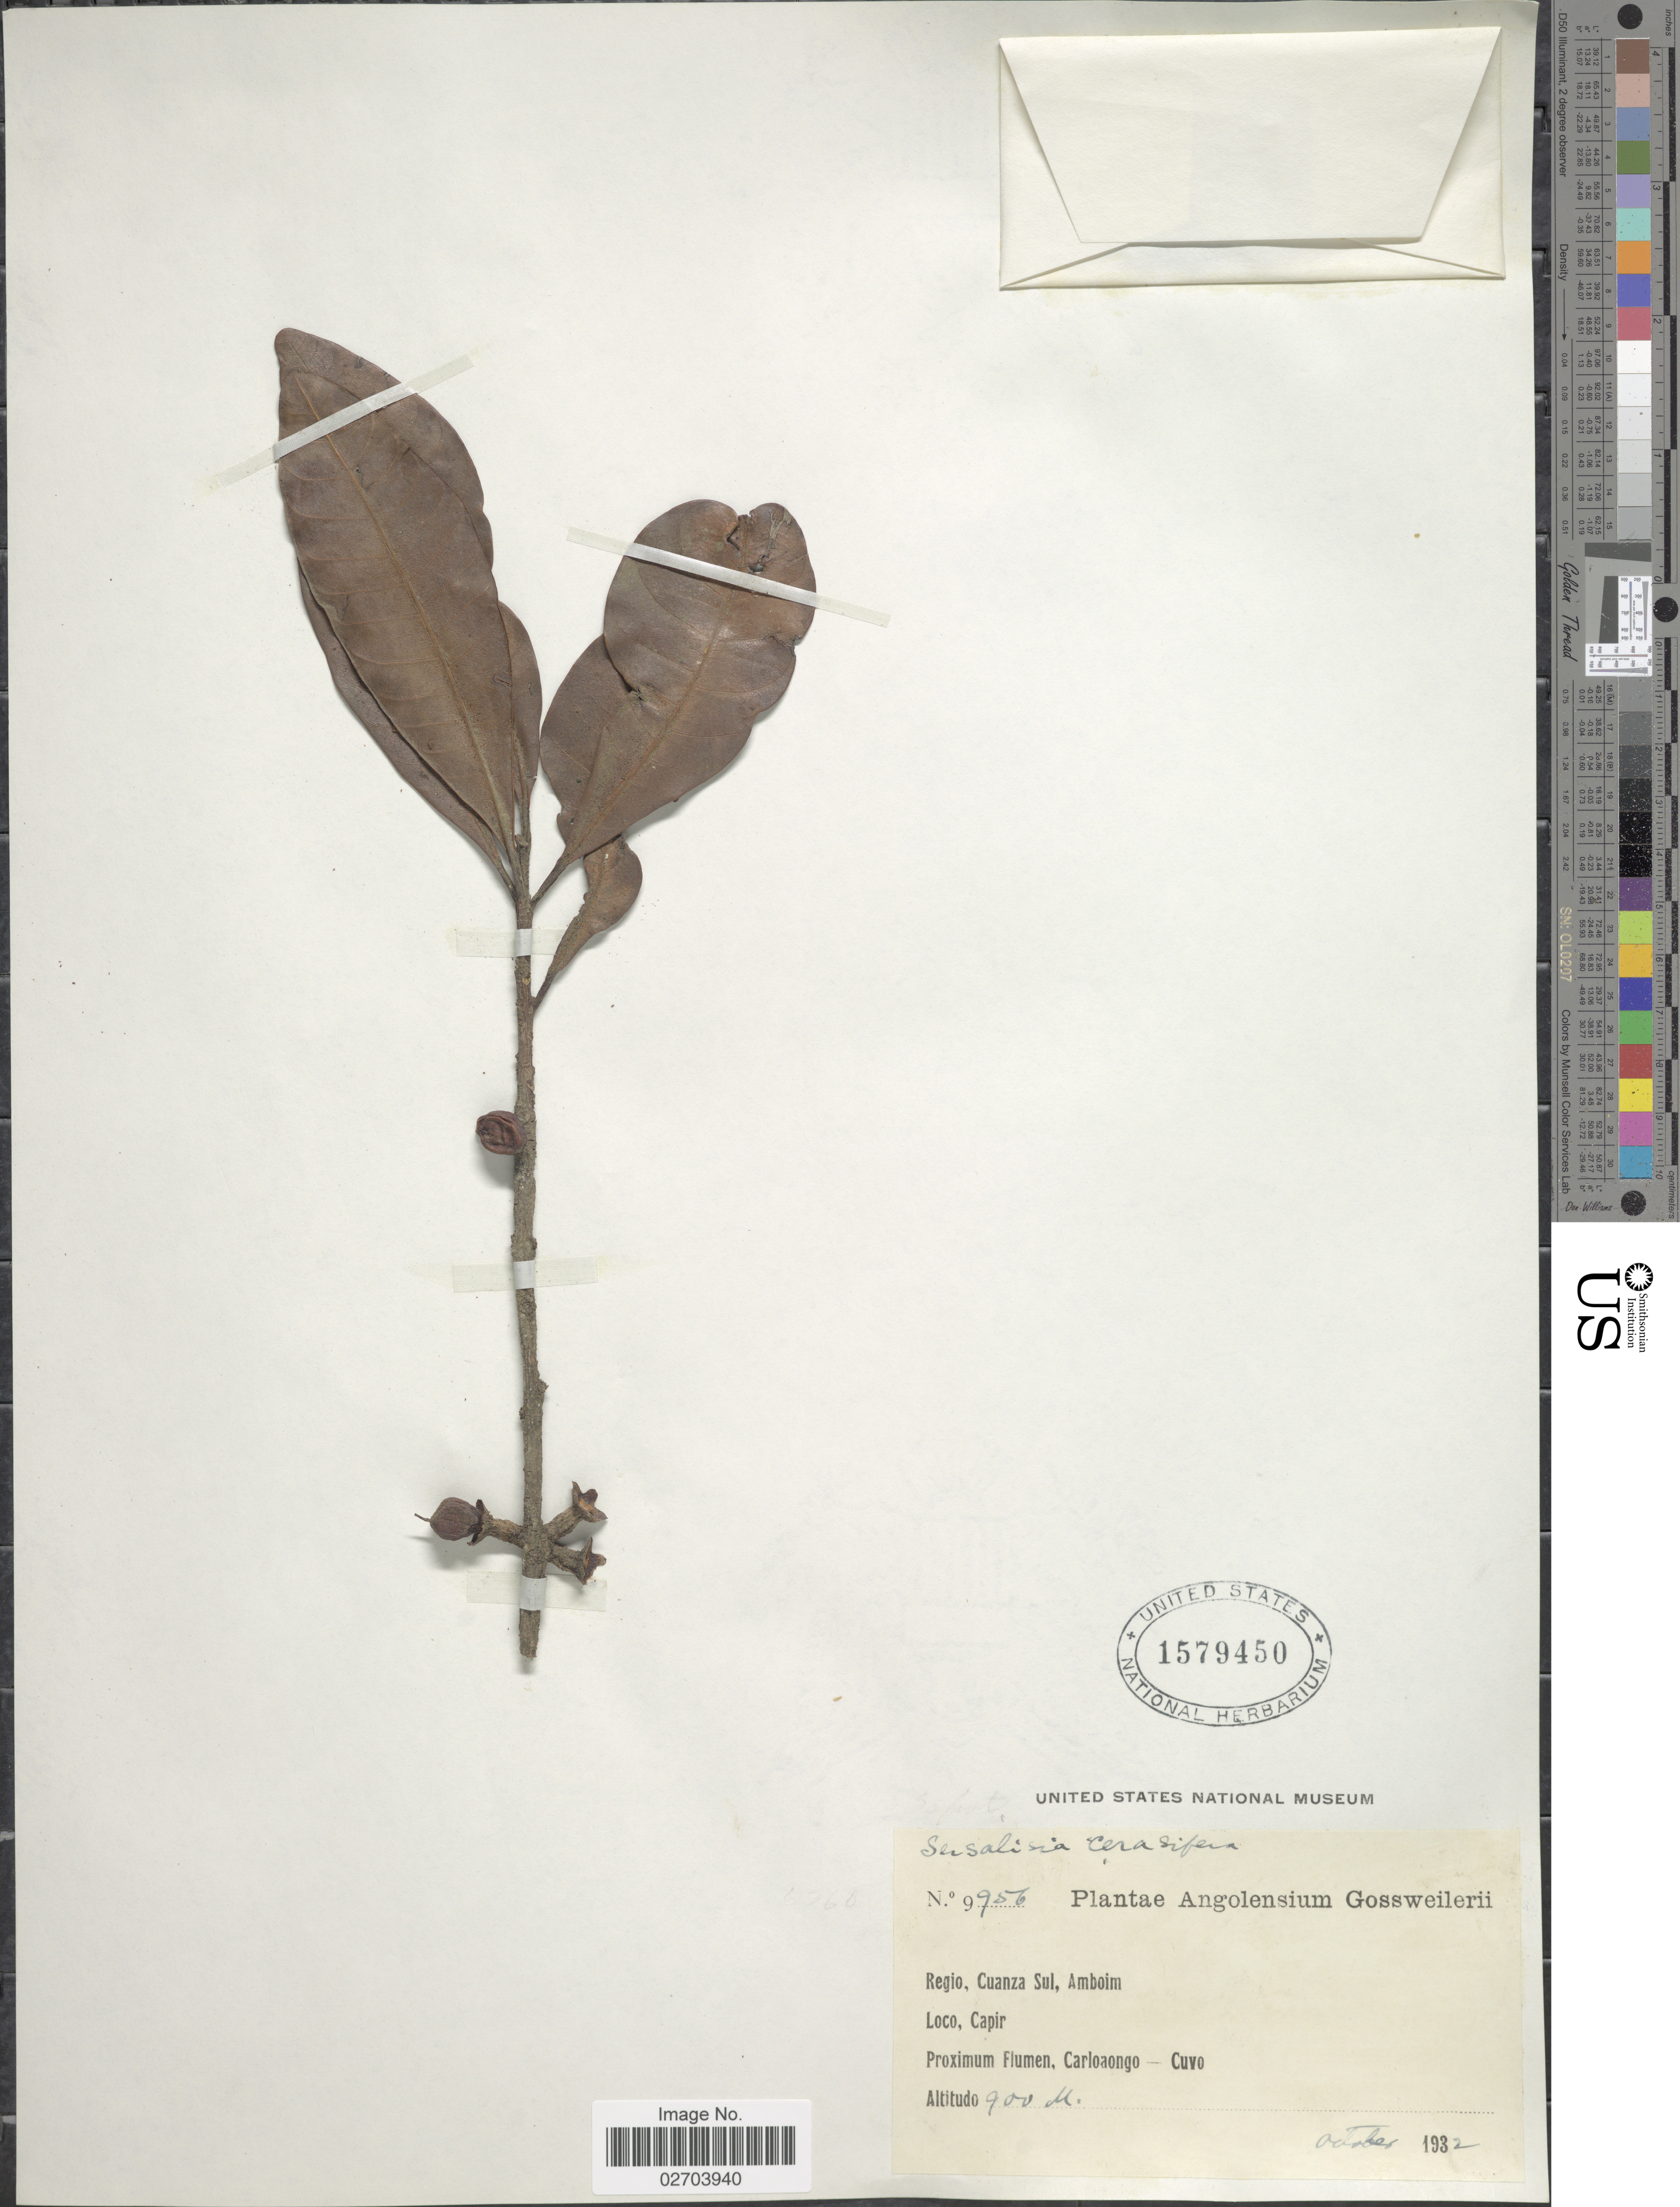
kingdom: Plantae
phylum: Tracheophyta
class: Magnoliopsida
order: Ericales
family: Sapotaceae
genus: Synsepalum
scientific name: Synsepalum cerasiferum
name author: (Welw.) T.D. Penn.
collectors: A. Gossweiler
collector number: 9956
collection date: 1932-10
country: Angola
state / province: Cuanza Sul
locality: Angolensium. Cuaza Sul, Amboim. Capir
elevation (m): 900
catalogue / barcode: US 1579450